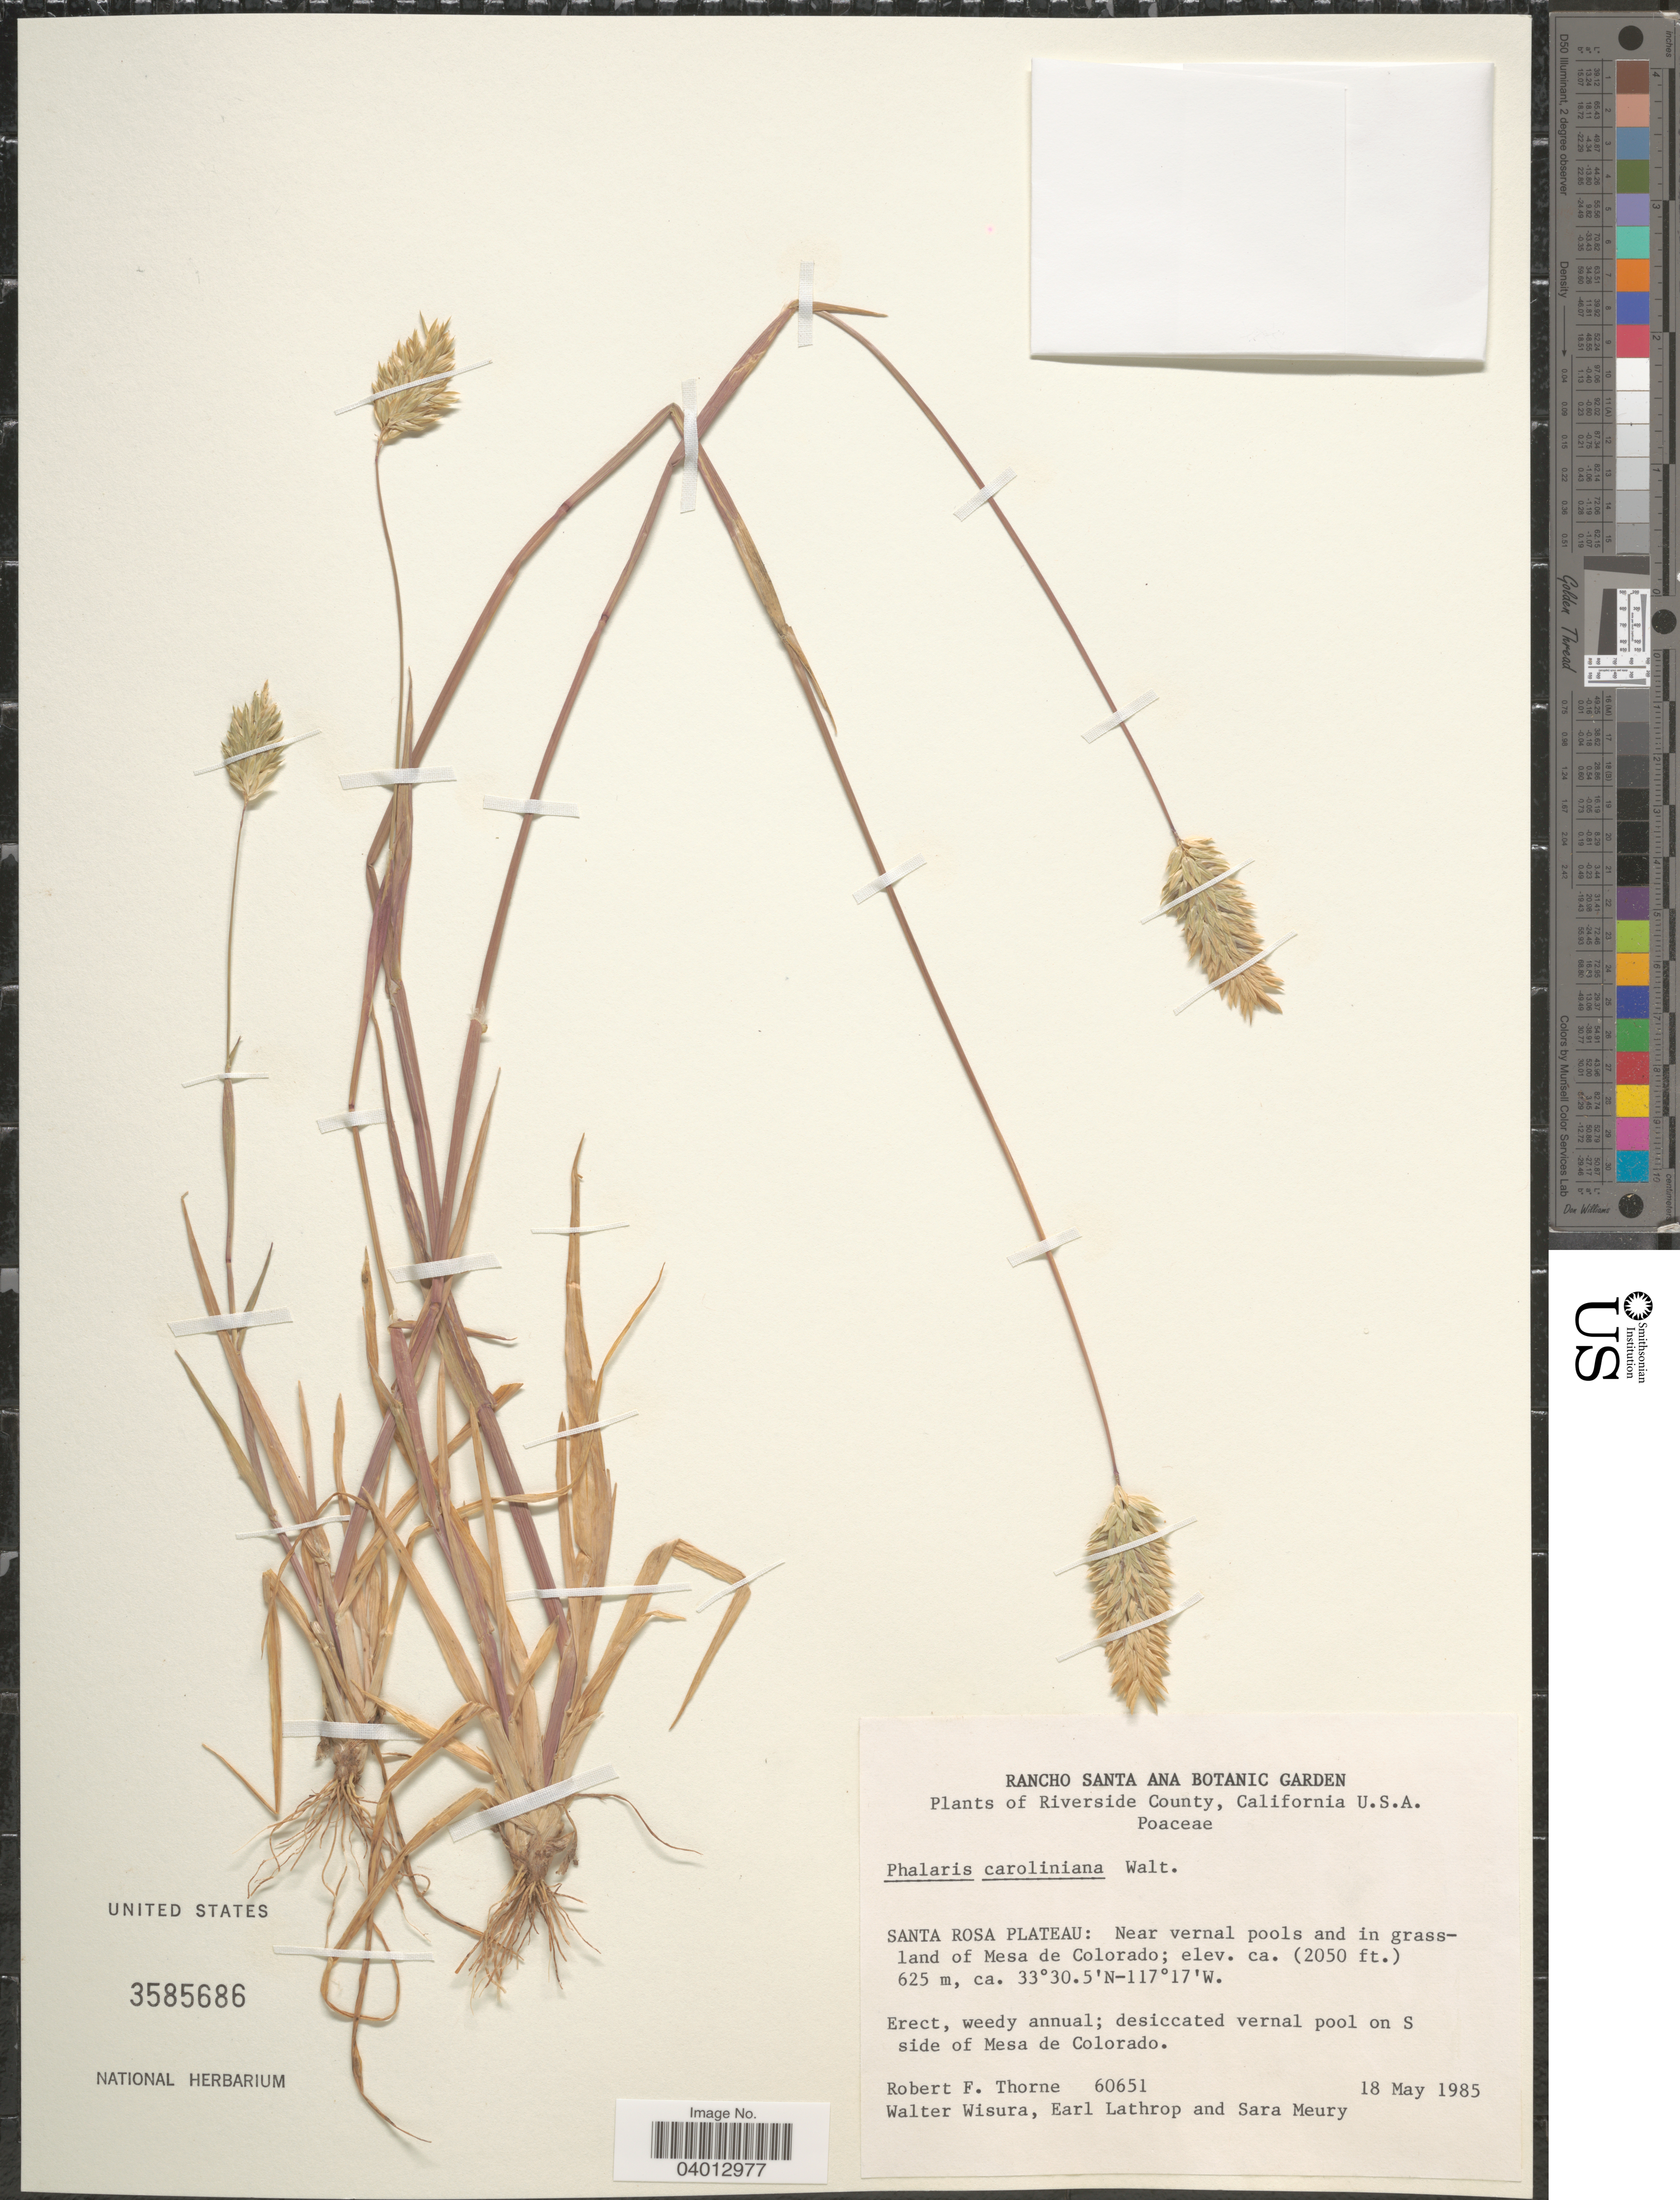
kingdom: Plantae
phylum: Tracheophyta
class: Liliopsida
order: Poales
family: Poaceae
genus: Phalaris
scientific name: Phalaris caroliniana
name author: Walter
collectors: R. F. Thorne, W. Wisura, E. W. Lathrop & S. Meury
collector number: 60651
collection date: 1985-05-18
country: United States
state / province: California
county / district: Riverside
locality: Riverside County. Santa Rosa Plateau: Near vernal pools and in grassland of Mesa de Colorado; desiccated vernal pool on S side of Mesa de Colorado.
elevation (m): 625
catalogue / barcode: US 3585686